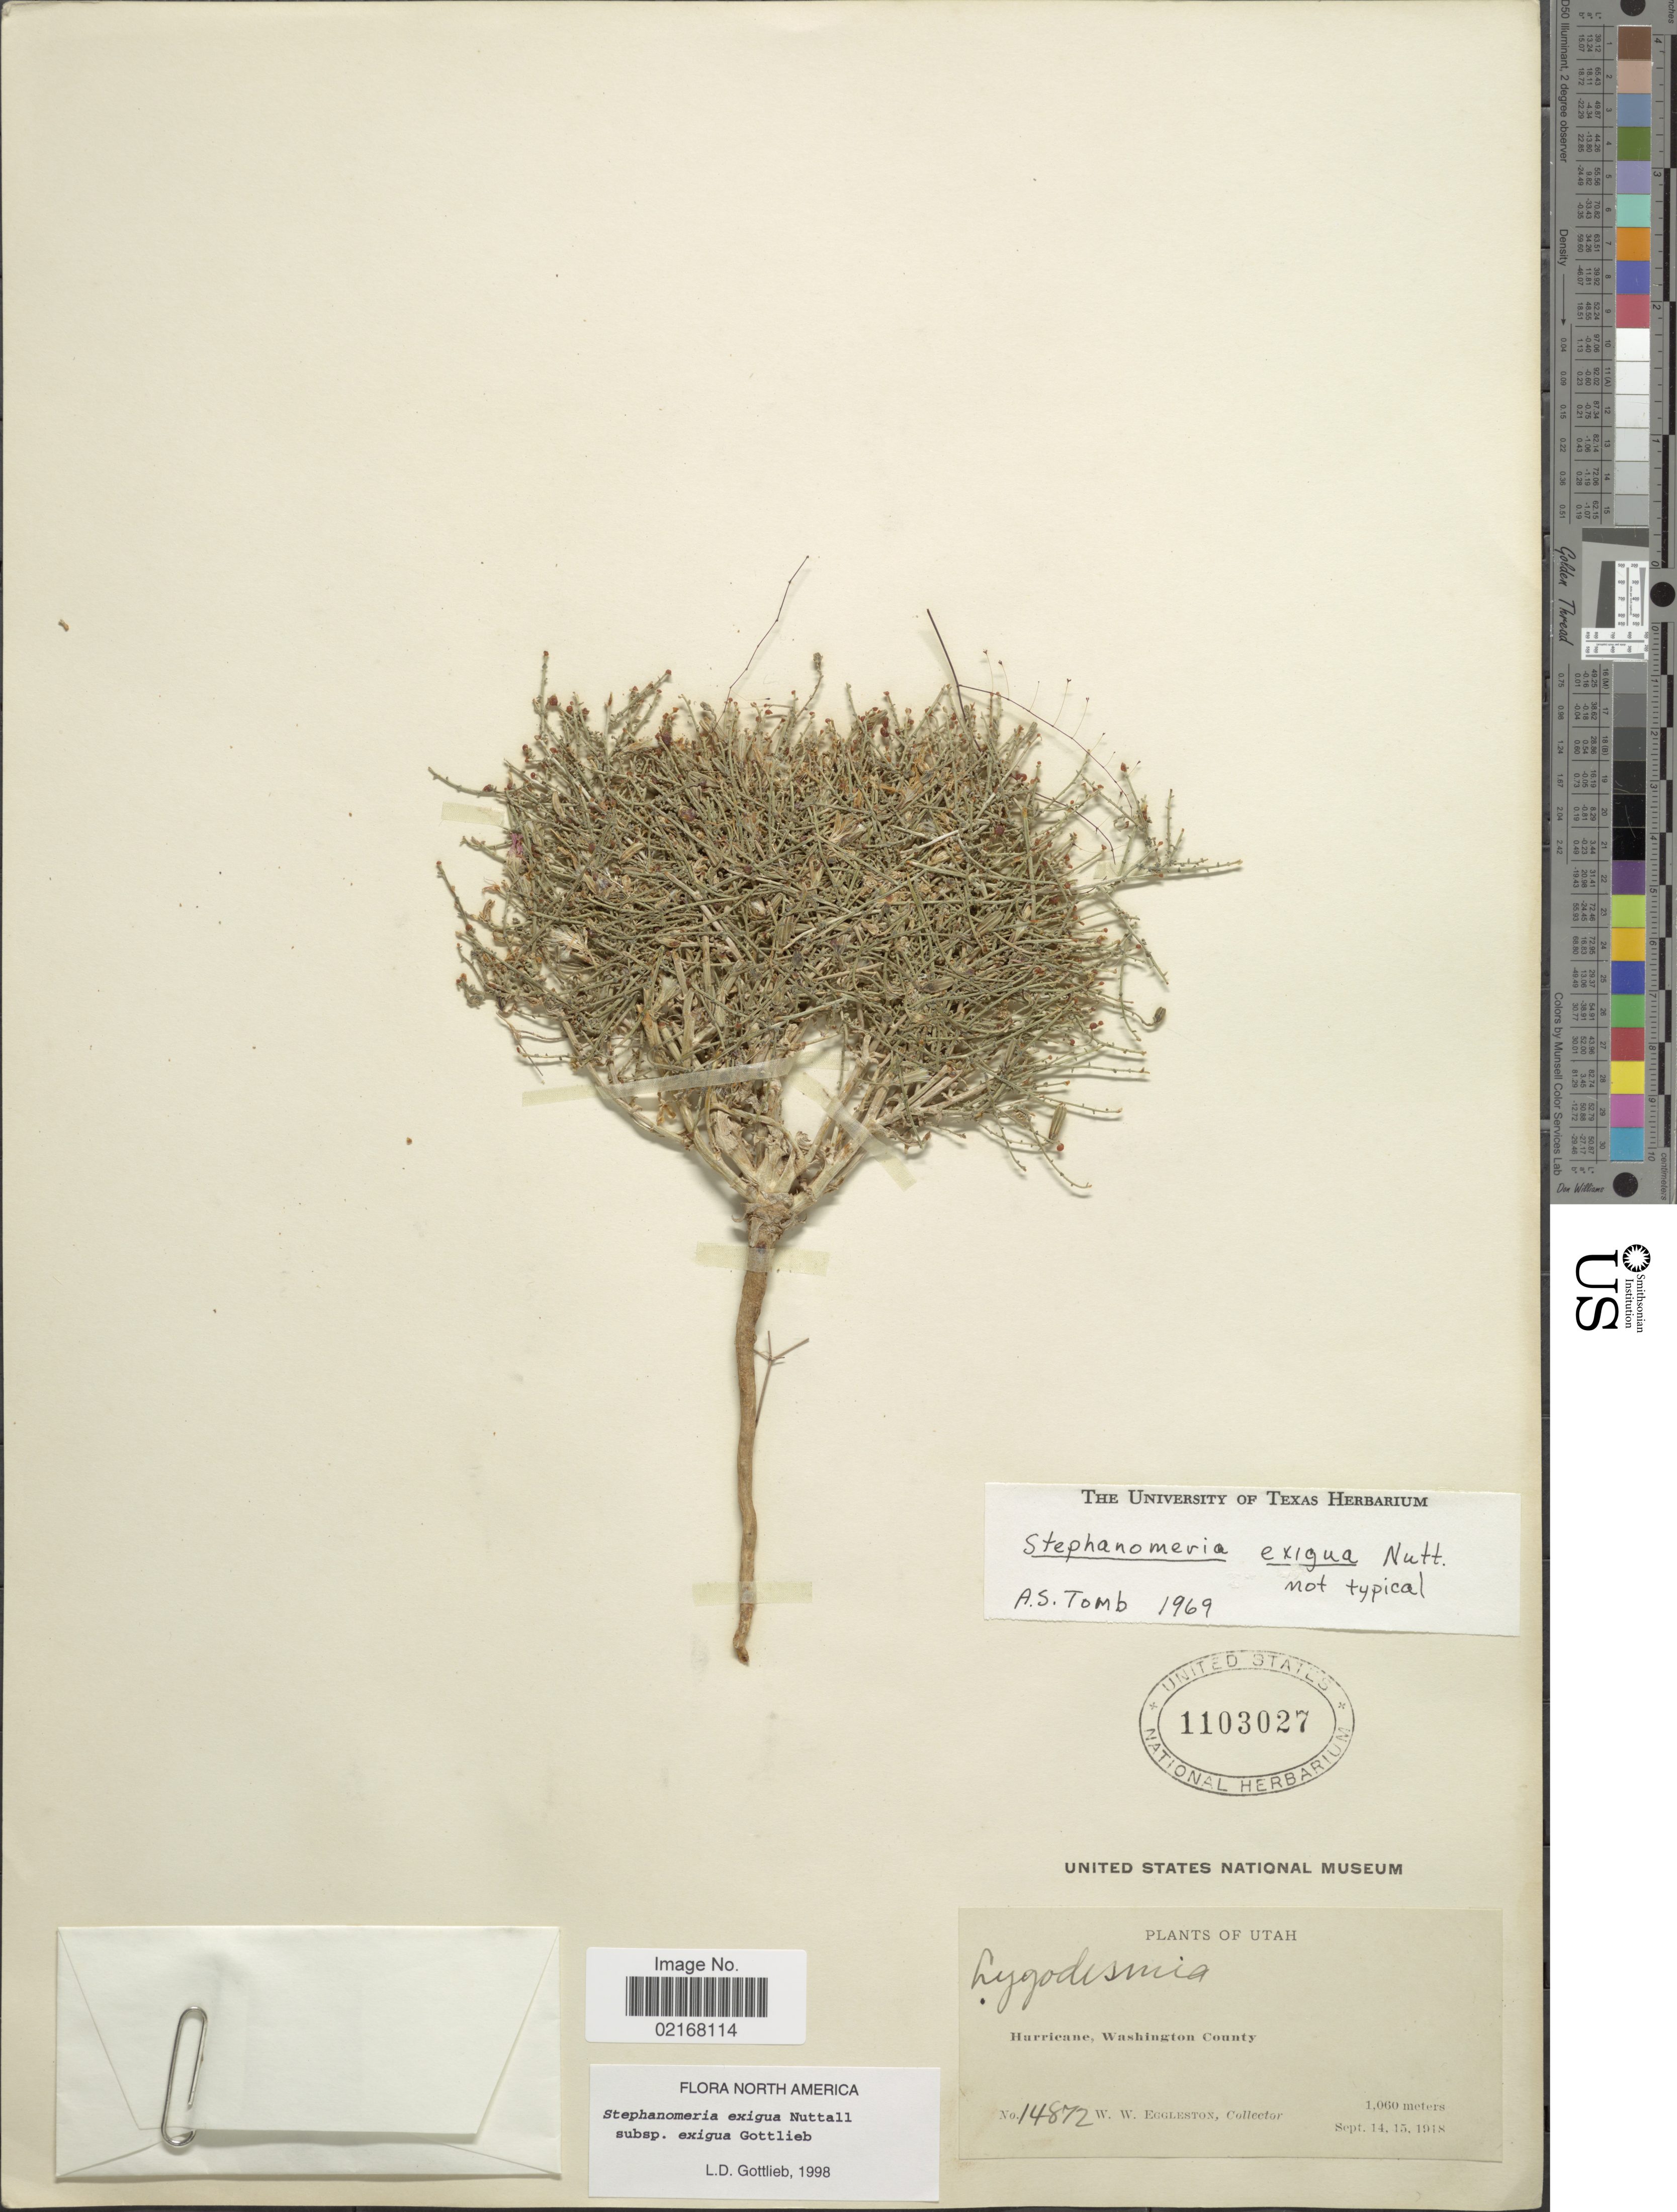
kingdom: Plantae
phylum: Tracheophyta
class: Magnoliopsida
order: Asterales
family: Asteraceae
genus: Stephanomeria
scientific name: Stephanomeria exigua subsp. exigua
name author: Nutt.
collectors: W. W. Eggleston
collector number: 14872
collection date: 1918-09-14/1918-09-15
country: United States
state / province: Utah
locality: Hurricane, Washington County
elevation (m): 1060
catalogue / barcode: US 1103027